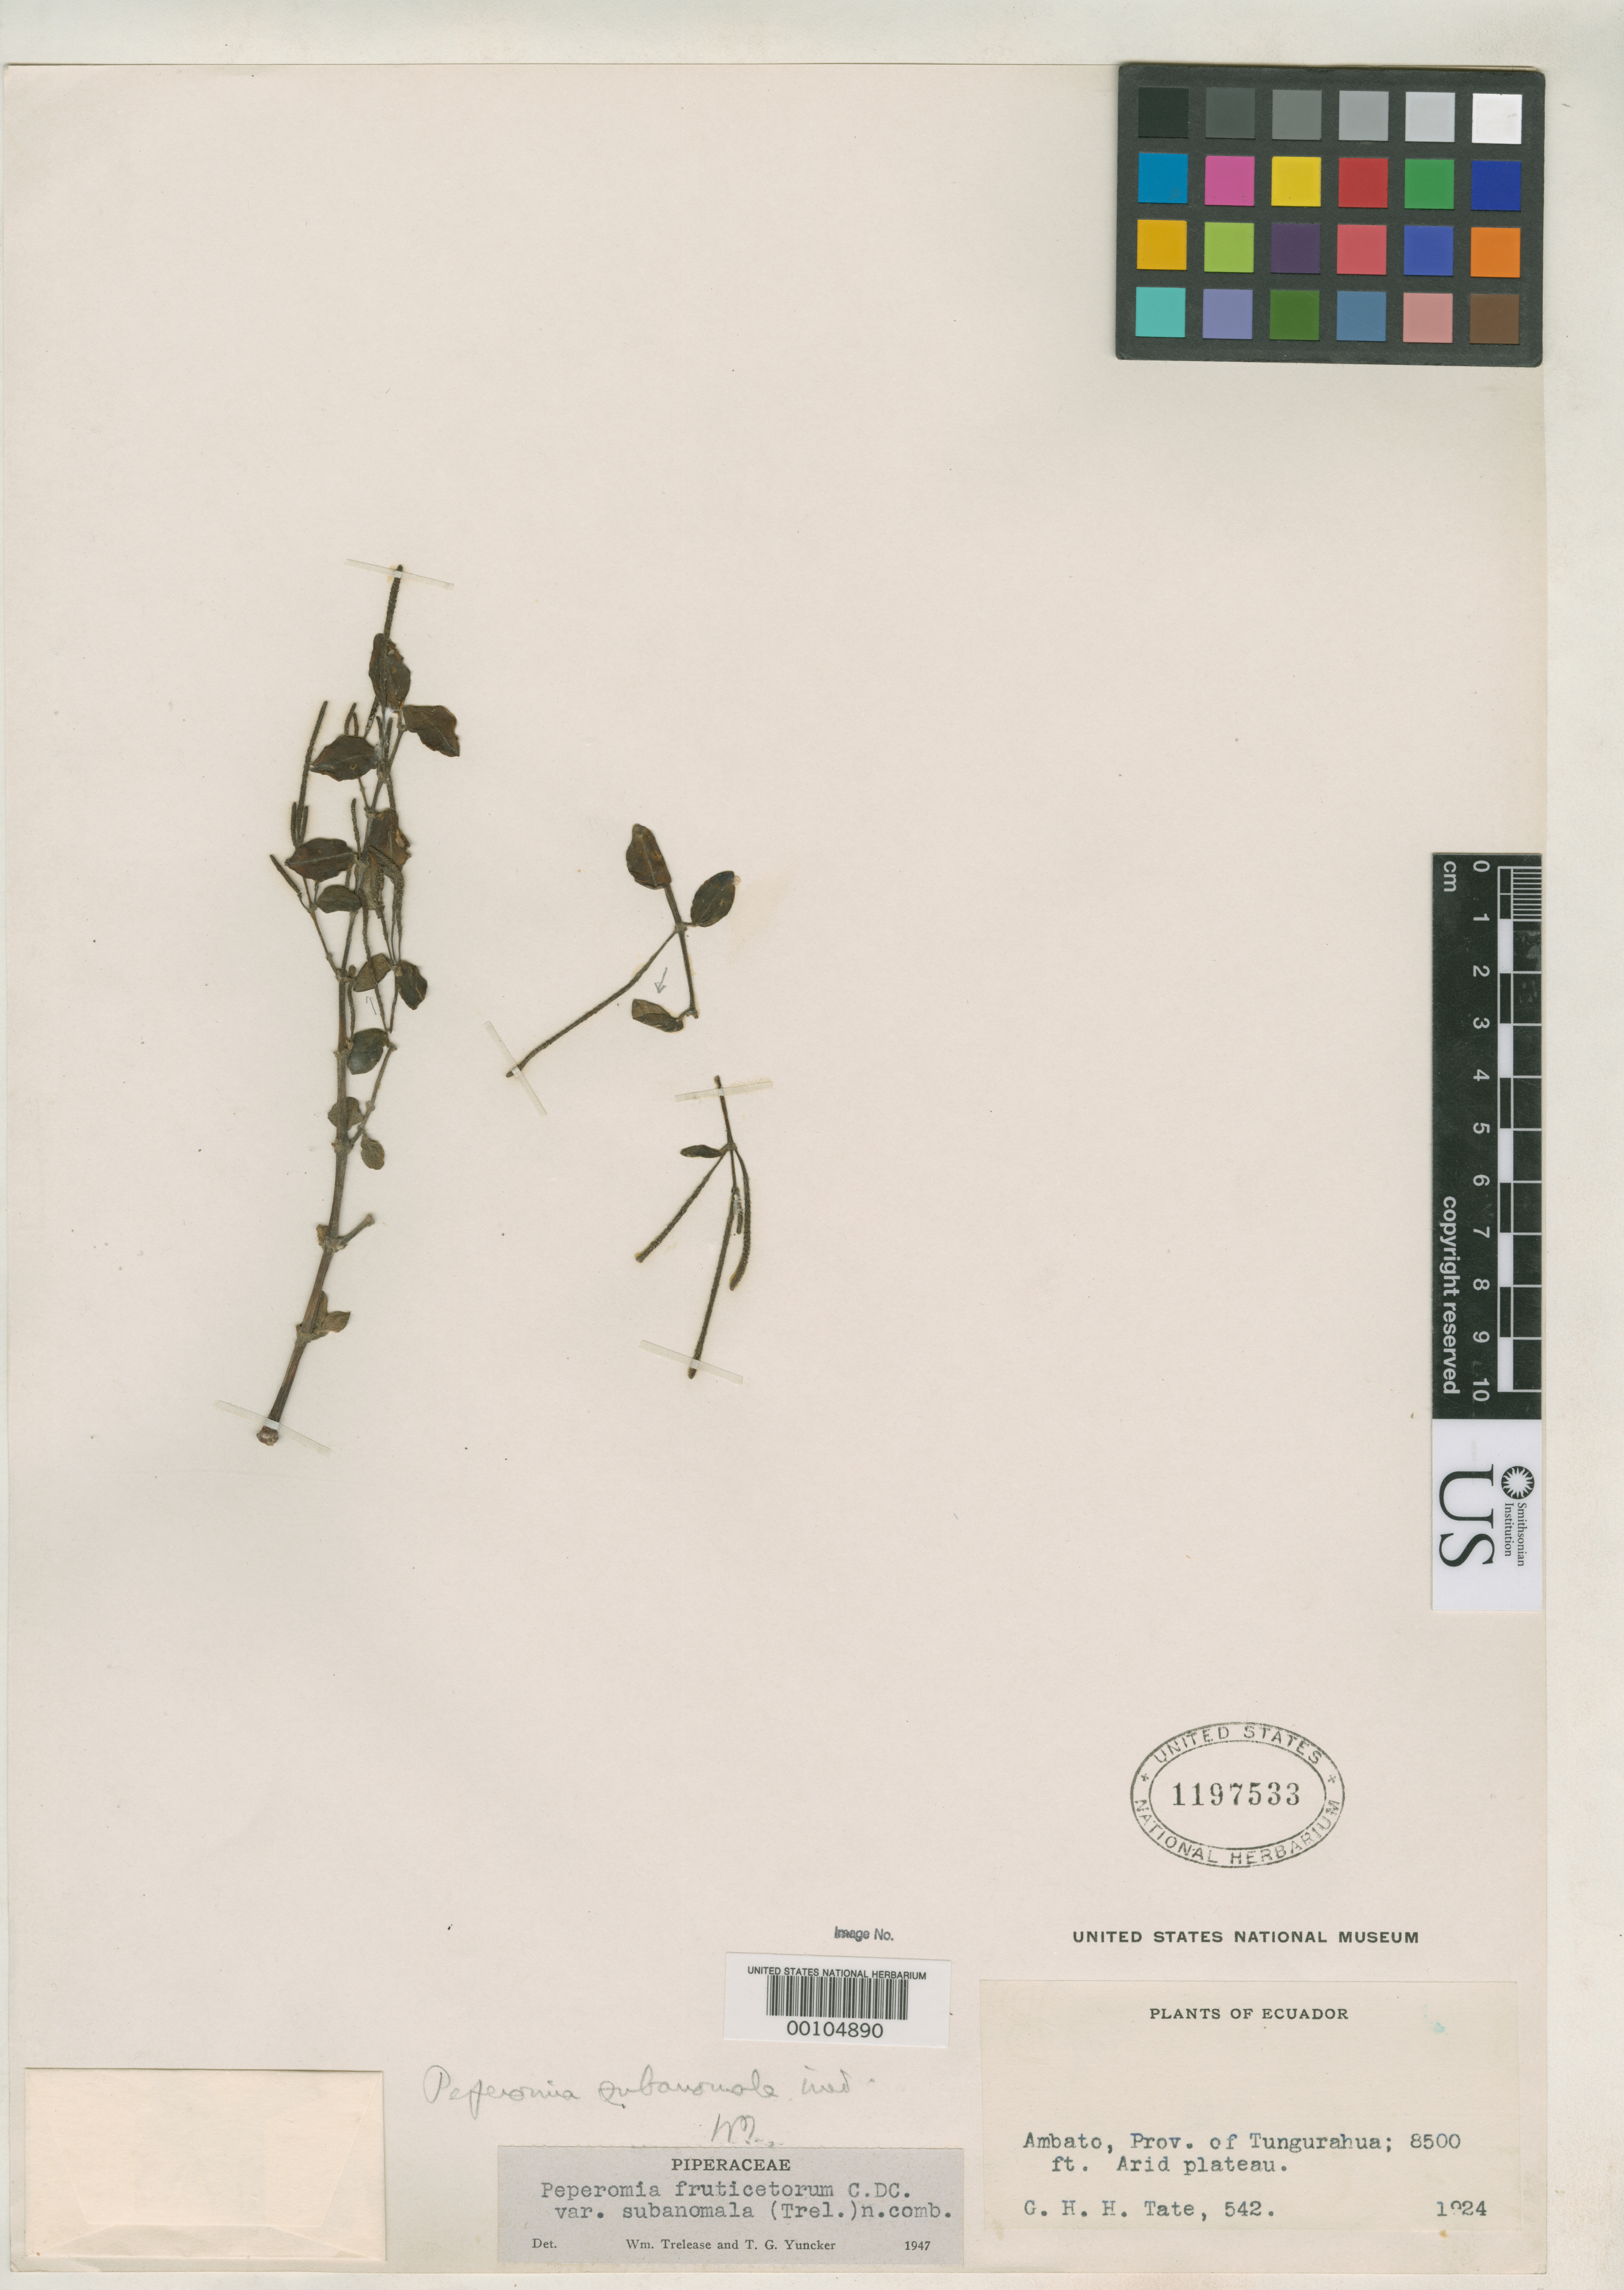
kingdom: Plantae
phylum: Tracheophyta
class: Magnoliopsida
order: Piperales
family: Piperaceae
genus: Peperomia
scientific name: Peperomia subanomala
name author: Trel.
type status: Holotype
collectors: G. H. H.Tate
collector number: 542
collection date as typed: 1924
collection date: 1924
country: Ecuador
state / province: Tungurahua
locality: Ambato.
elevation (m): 2500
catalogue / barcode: US 1197533